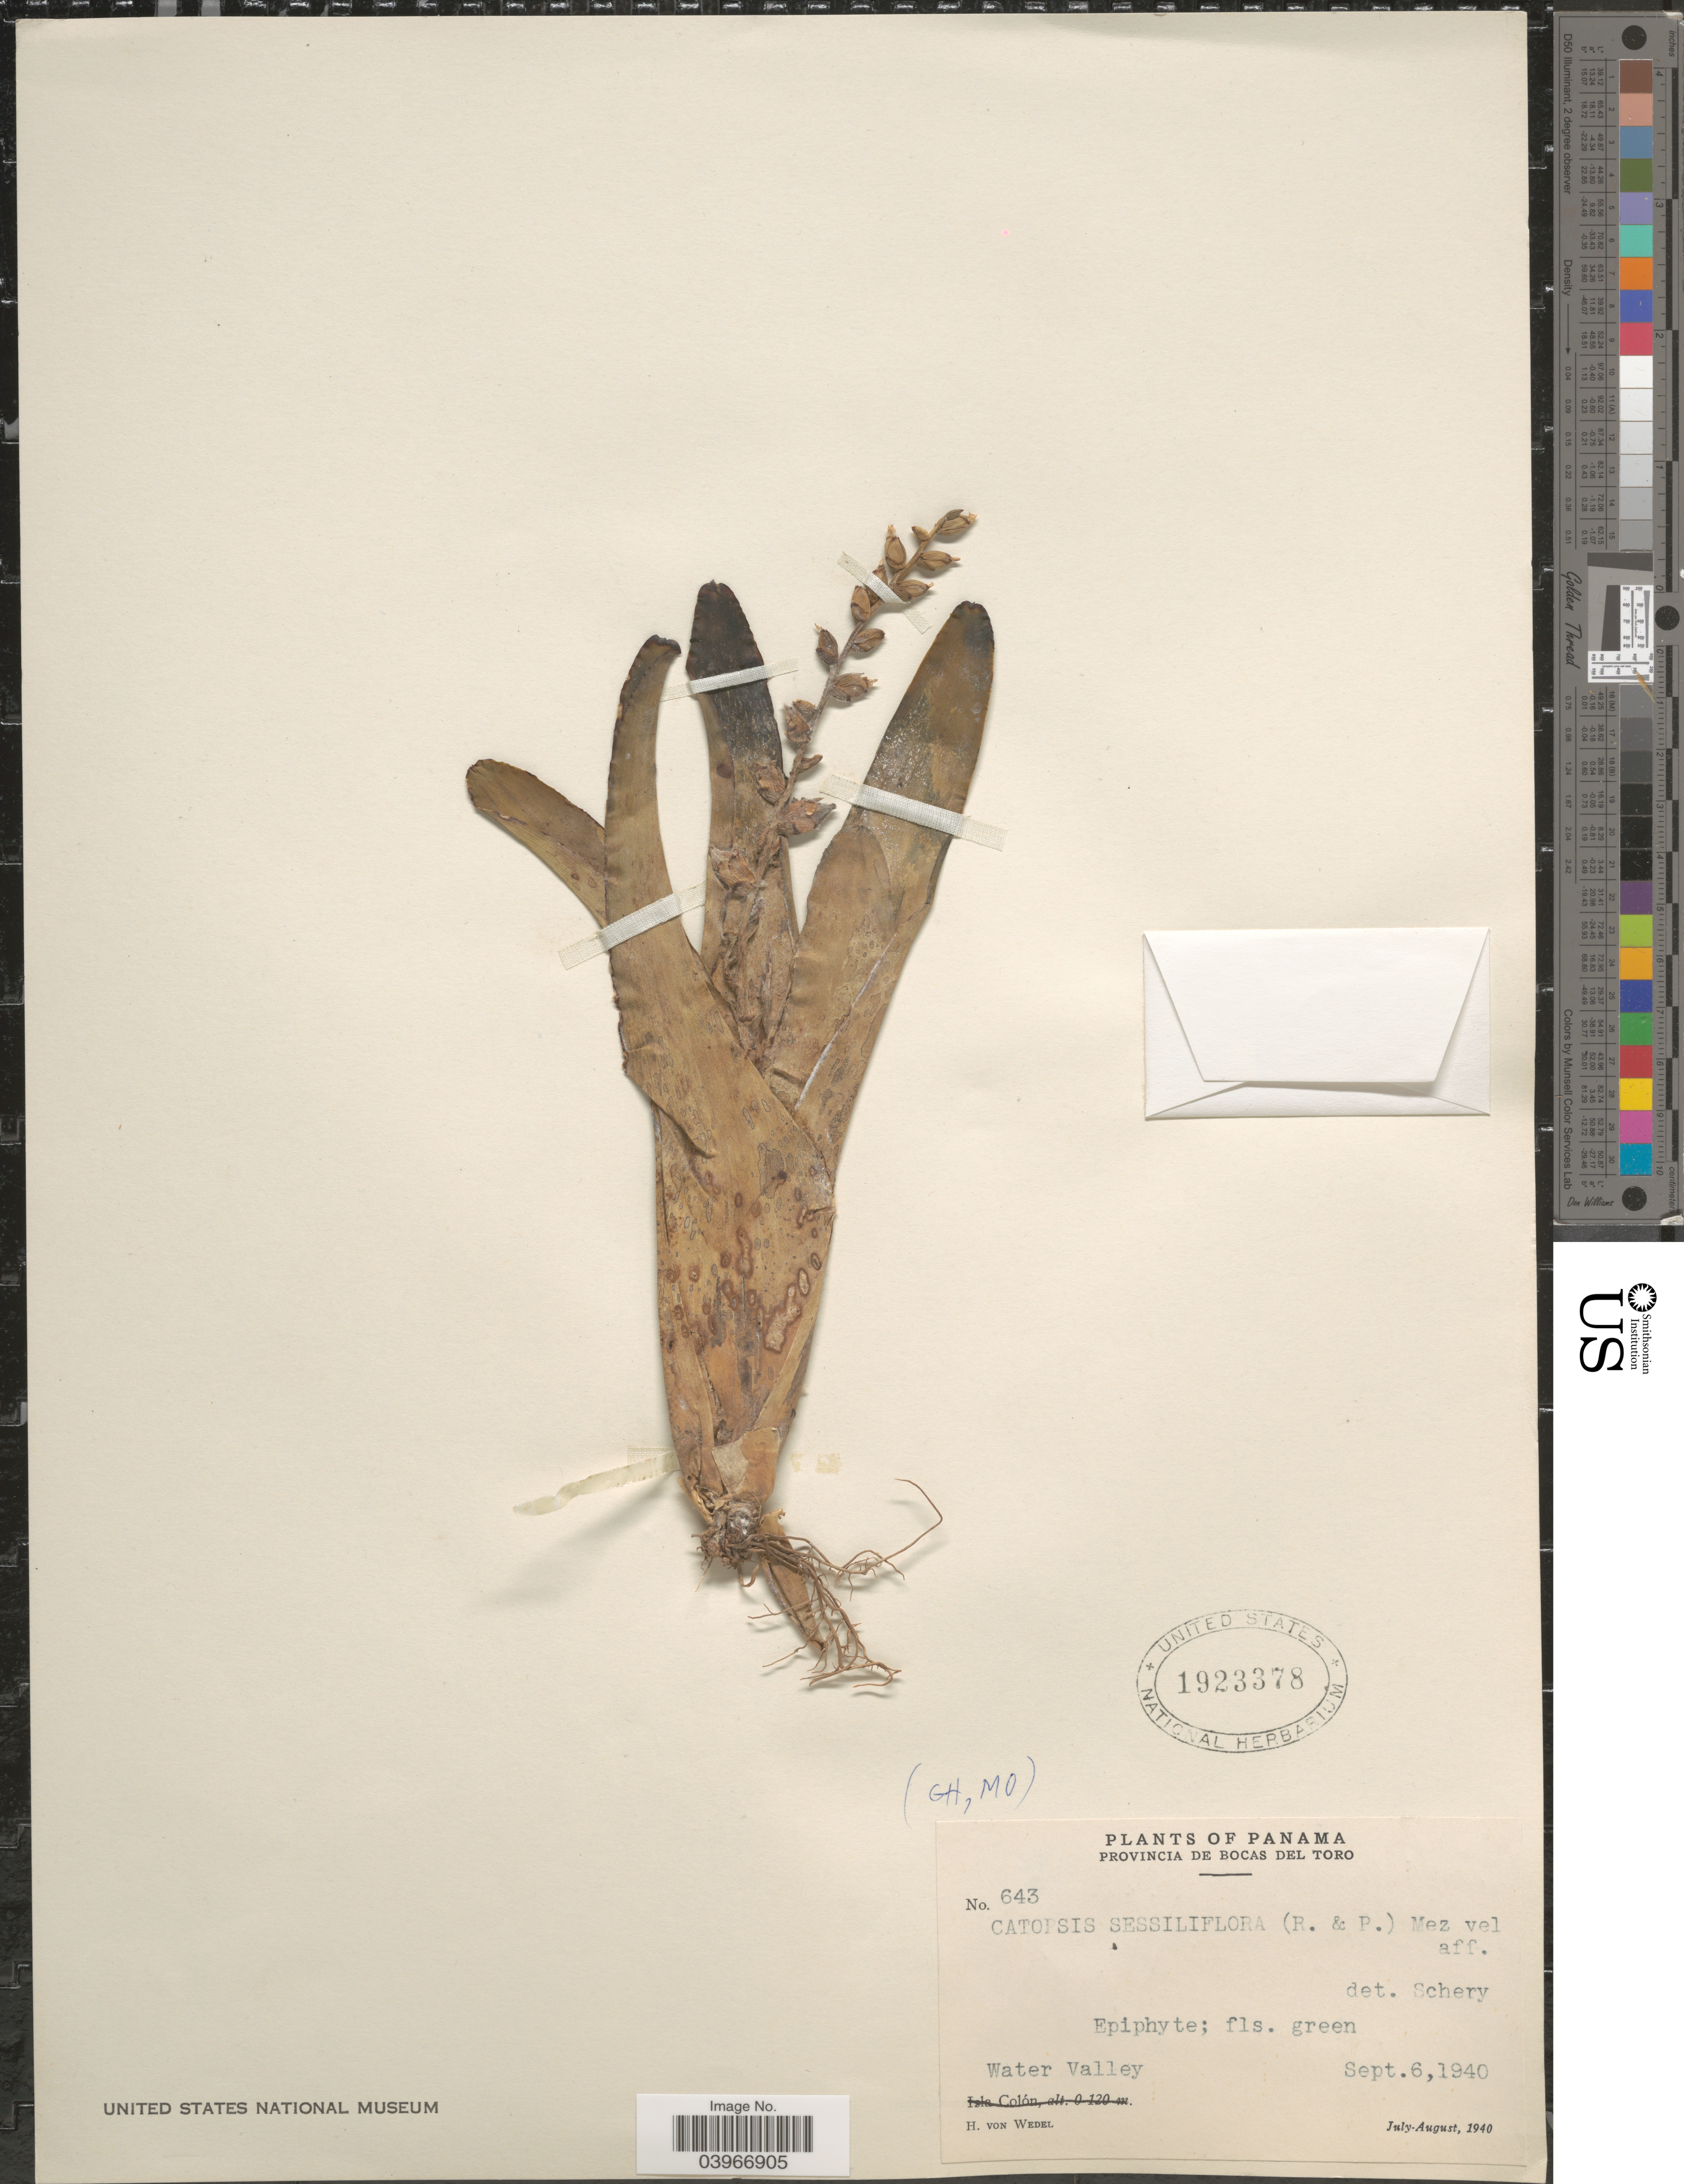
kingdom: Plantae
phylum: Tracheophyta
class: Liliopsida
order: Poales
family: Bromeliaceae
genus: Catopsis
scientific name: Catopsis sessiliflora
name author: (Ruiz & Pav.) Mez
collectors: H. von Wedel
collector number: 643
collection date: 1940-09-06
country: Panama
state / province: Bocas del Toro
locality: Water Valley.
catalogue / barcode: US 1923378